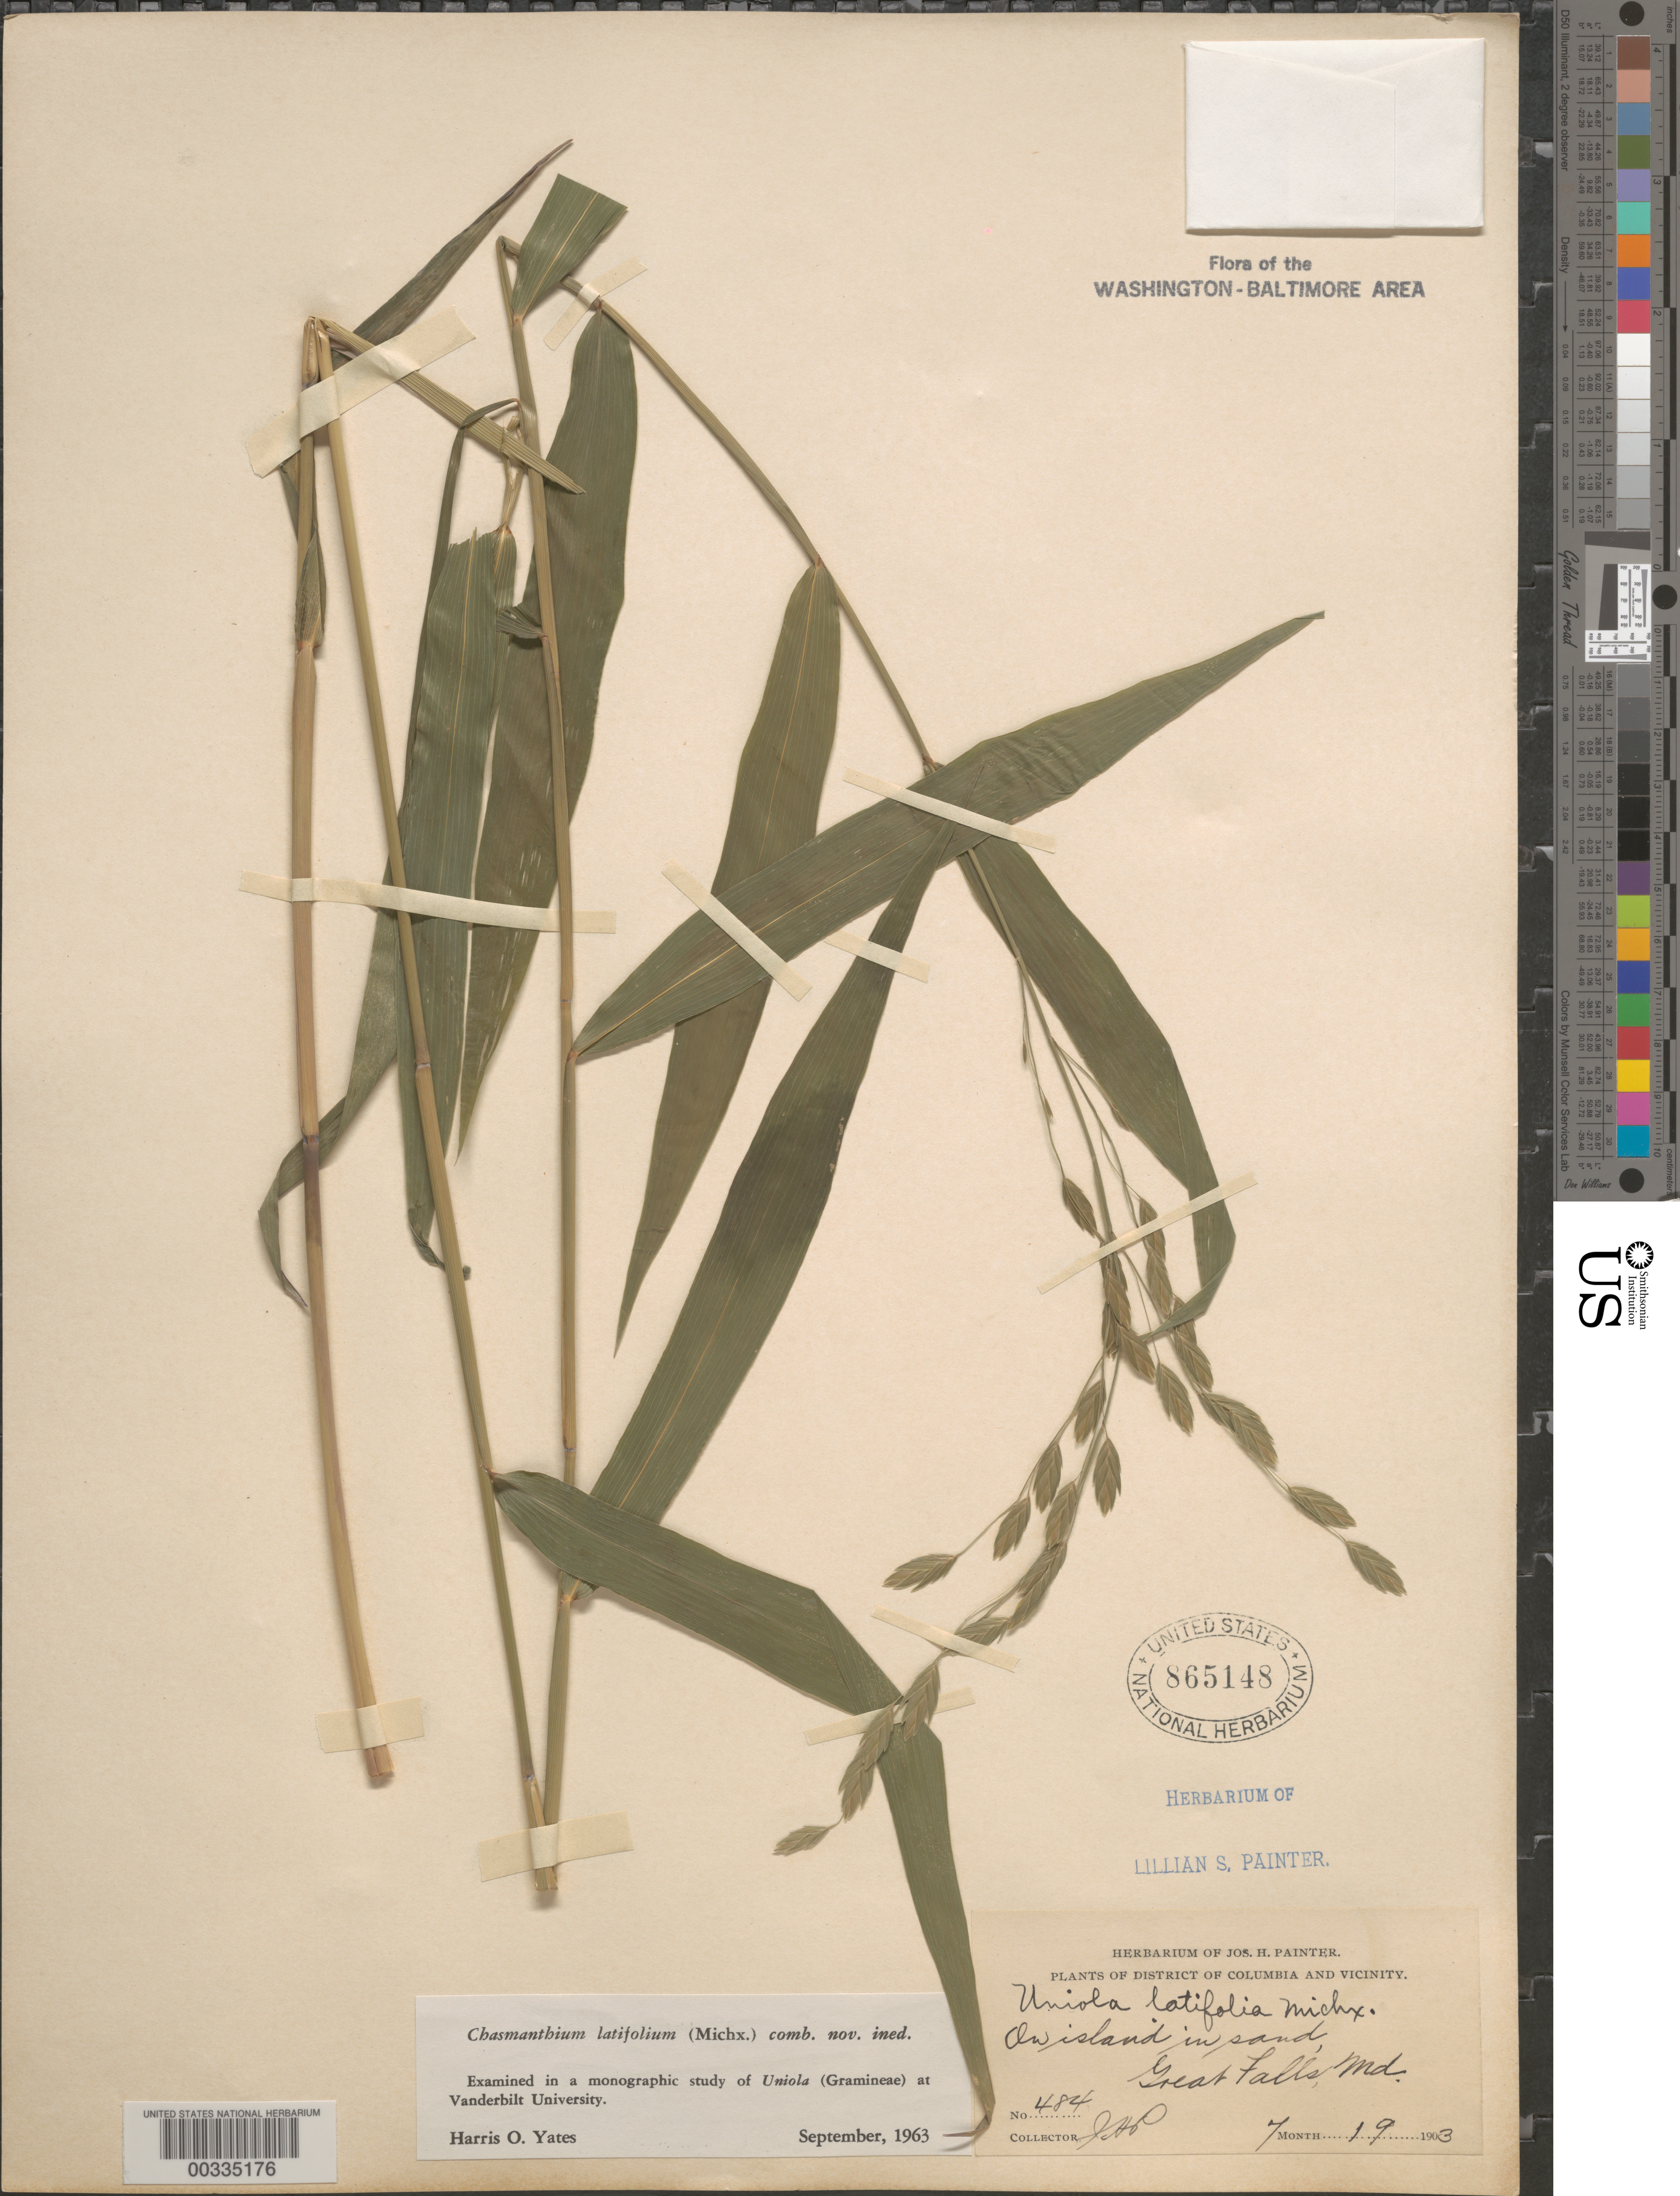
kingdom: Plantae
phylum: Tracheophyta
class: Liliopsida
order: Poales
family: Poaceae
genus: Chasmanthium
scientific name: Chasmanthium latifolium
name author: (Michx.) H.O. Yates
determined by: Yates, H. O.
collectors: J. H. Painter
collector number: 484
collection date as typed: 19 Jul 1903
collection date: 1903-07-19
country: United States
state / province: Maryland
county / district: Montgomery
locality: Great Falls C. & O. Canal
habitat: On island in sand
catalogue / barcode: US 865148